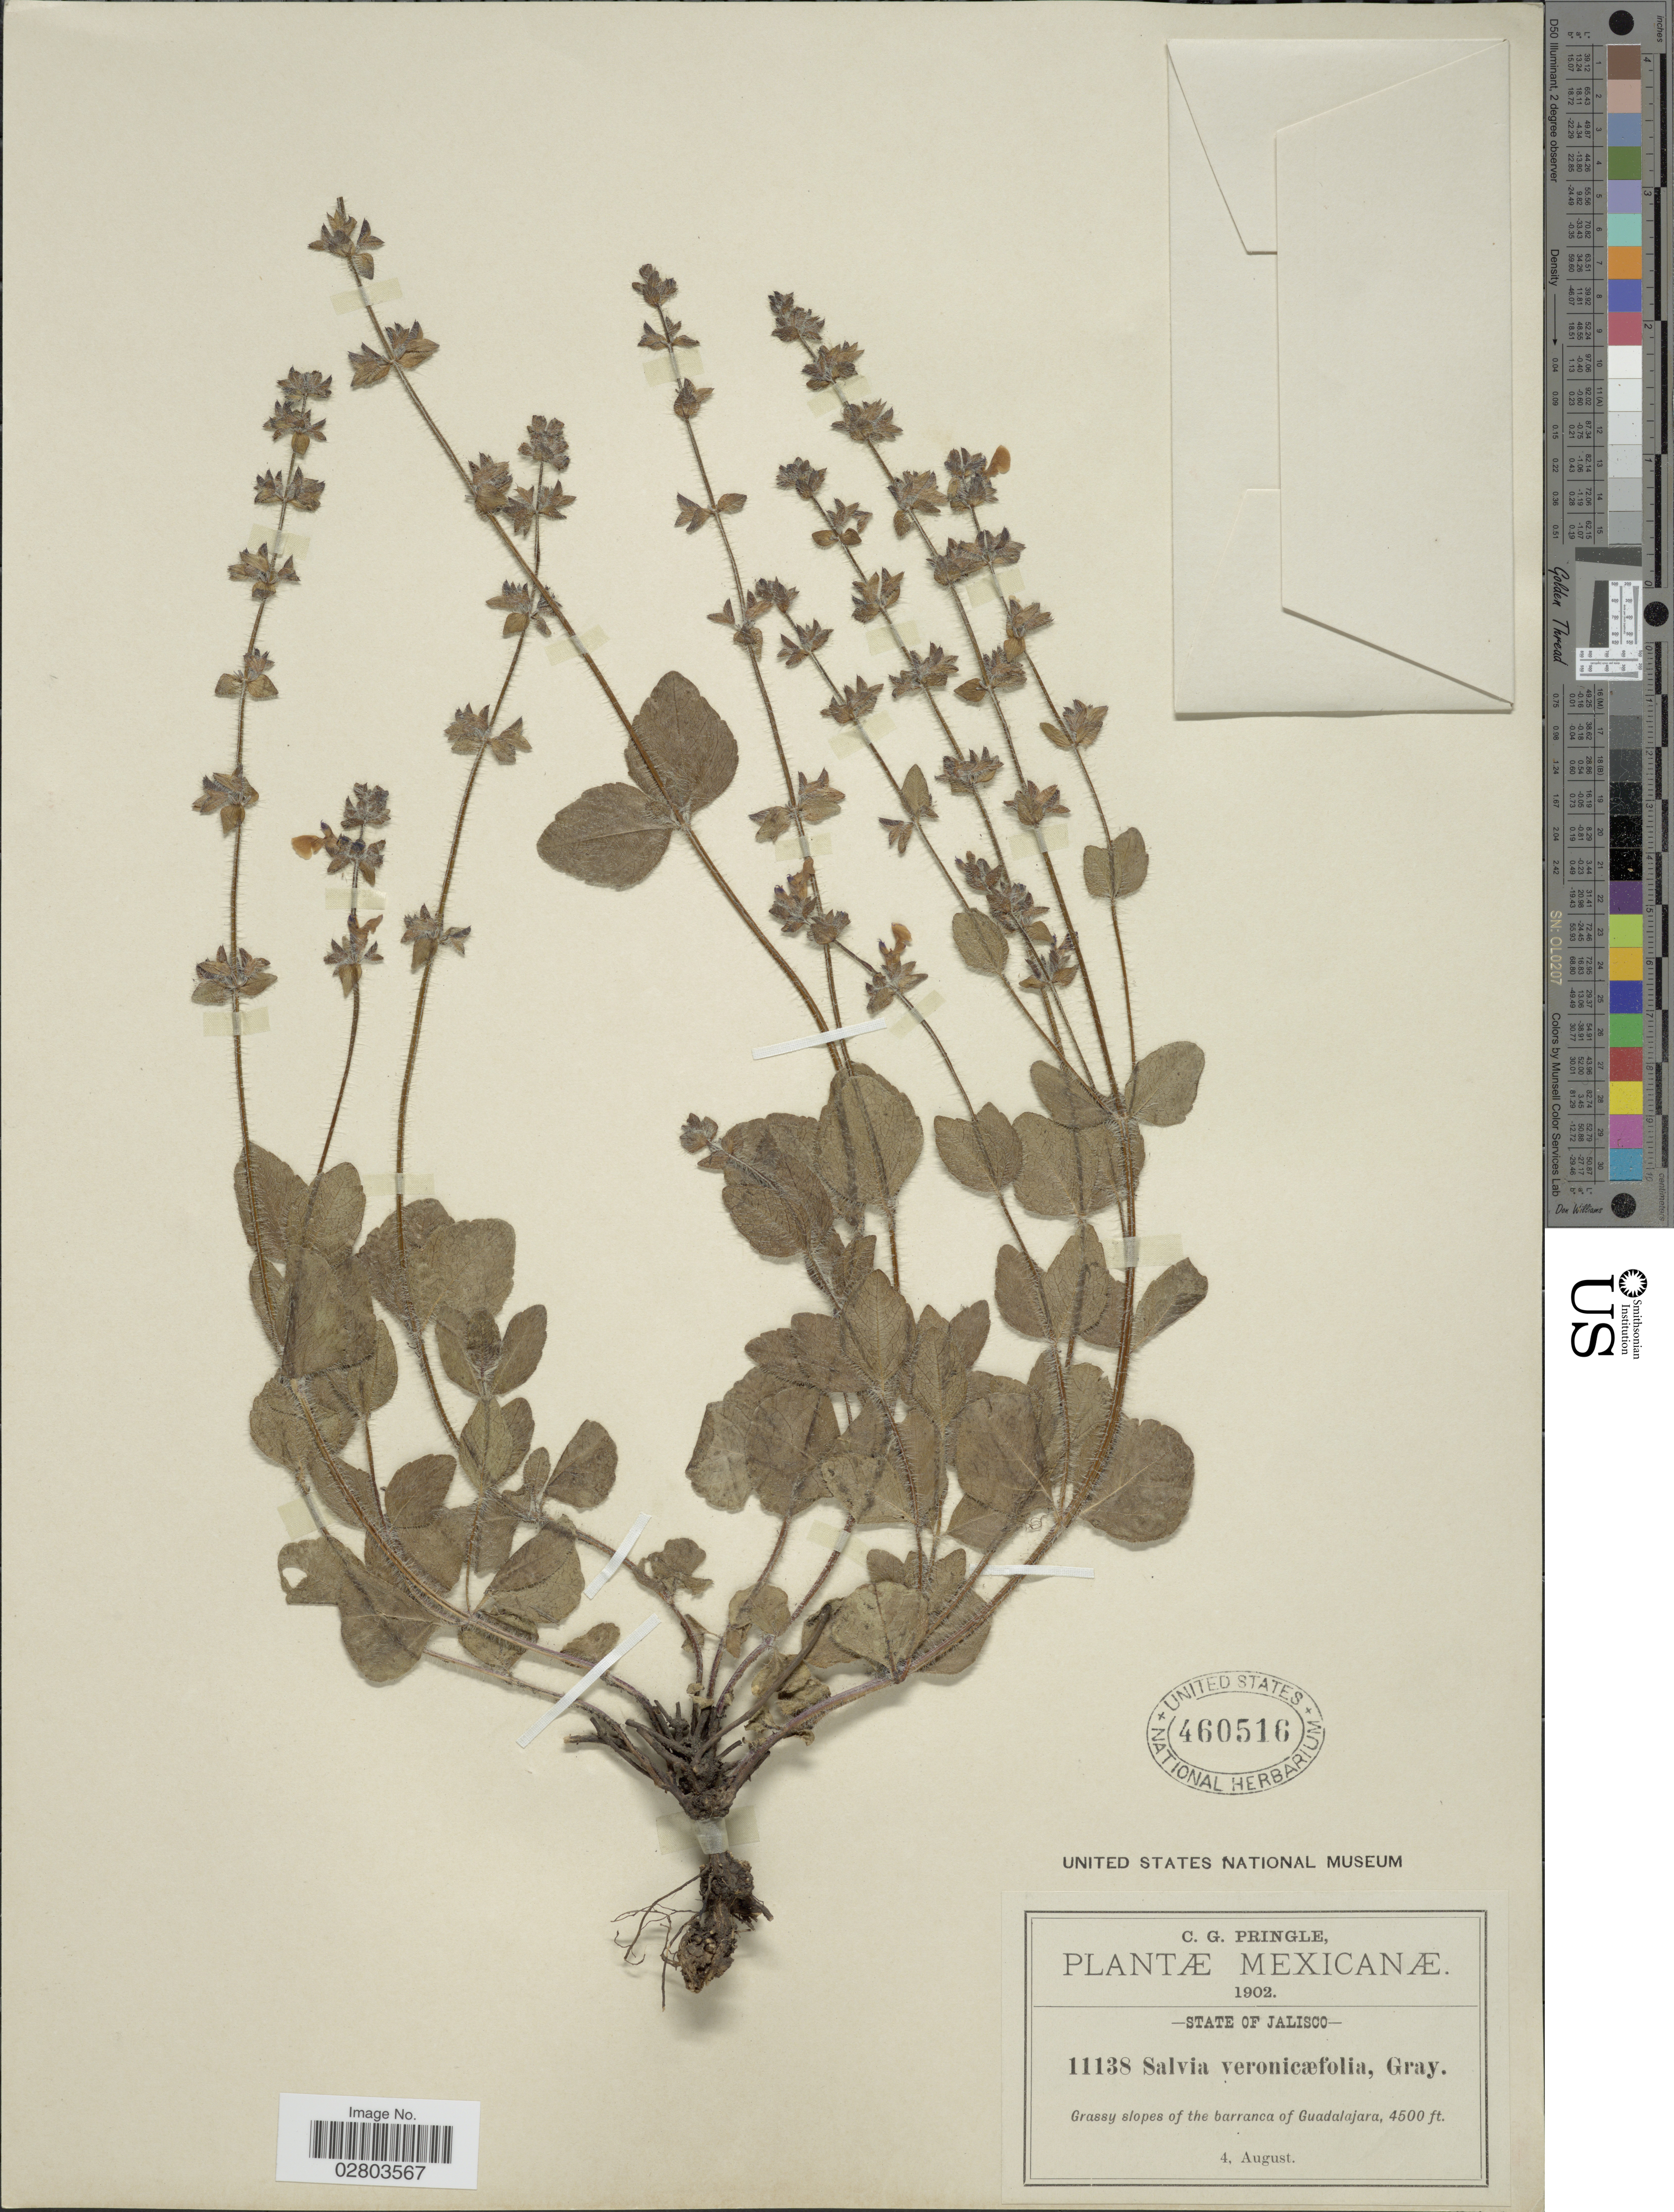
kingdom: Plantae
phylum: Tracheophyta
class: Magnoliopsida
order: Lamiales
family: Lamiaceae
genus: Salvia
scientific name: Salvia veronicaefolia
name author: A. Gray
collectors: C. G. Pringle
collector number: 11138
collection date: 1902-08-04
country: Mexico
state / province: Jalisco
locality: Grassy slopes of the barranca of Guadalajara.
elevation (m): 1372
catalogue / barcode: US 460516